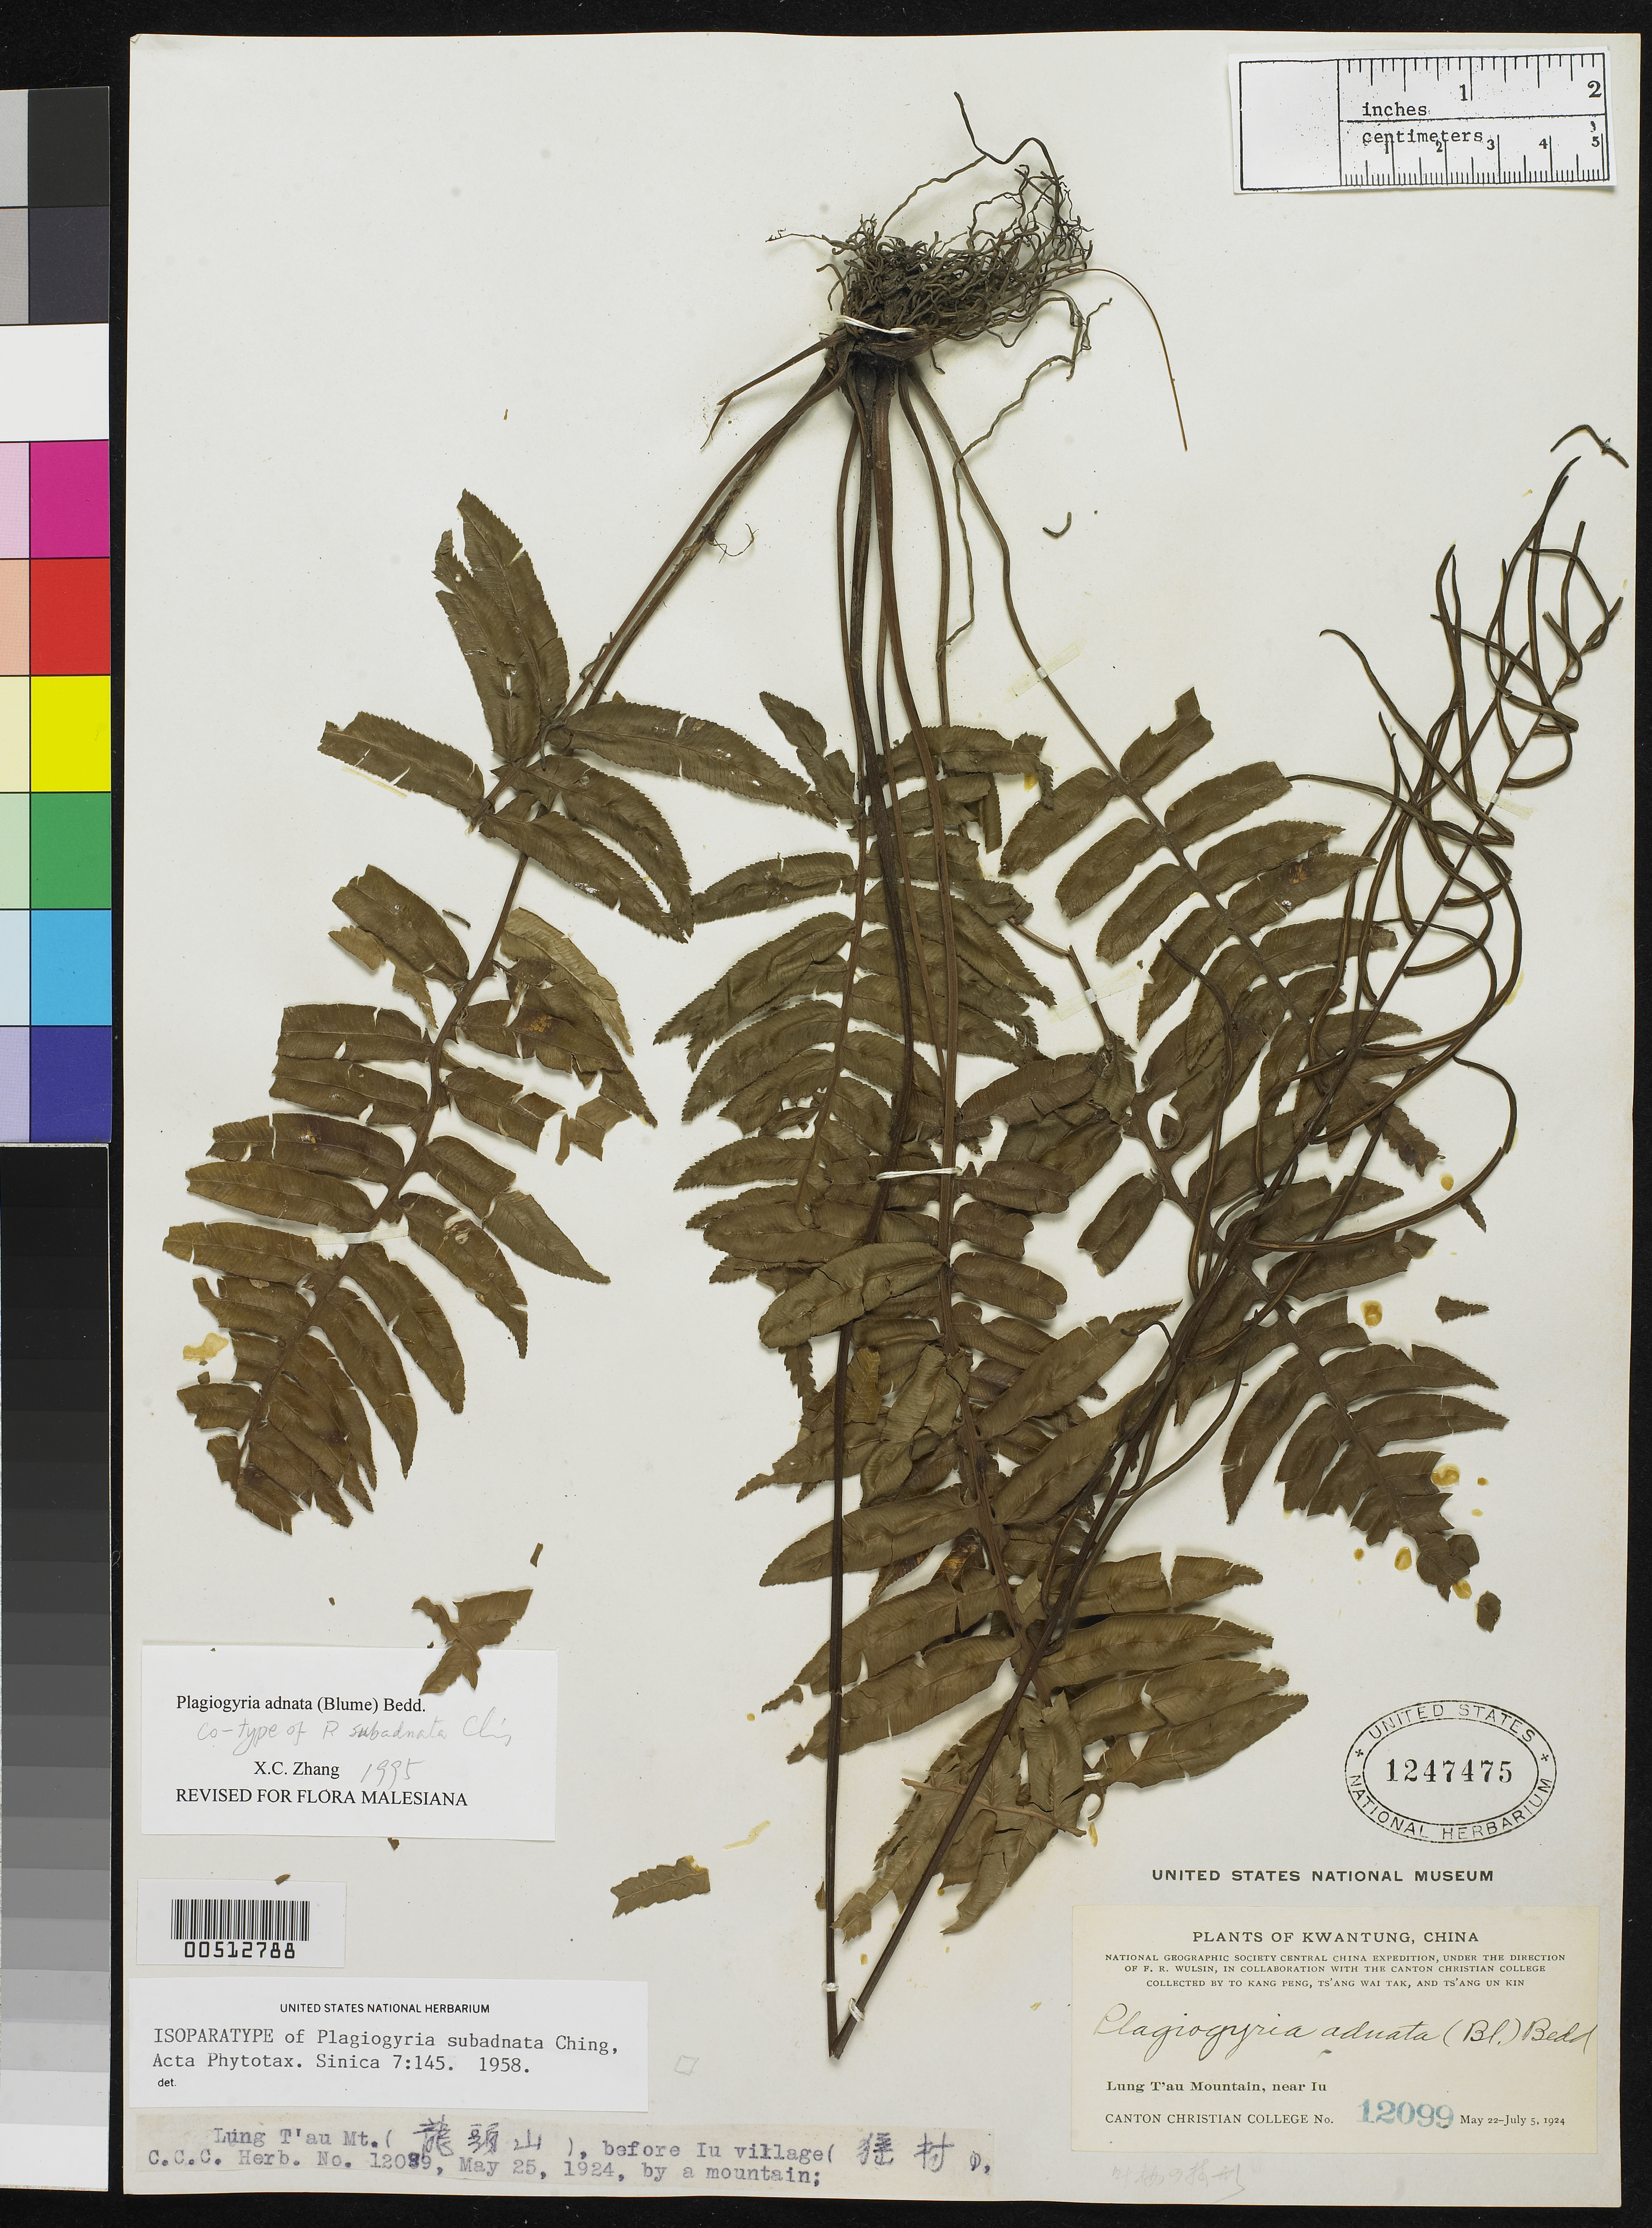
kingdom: Plantae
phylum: Tracheophyta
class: Polypodiopsida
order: Cyatheales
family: Plagiogyriaceae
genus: Plagiogyria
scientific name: Plagiogyria subadnata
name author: Ching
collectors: -. To & -- Tang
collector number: C.C.C. 12099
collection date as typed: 25 May 1924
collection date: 1924-05-25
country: China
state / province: Guangdong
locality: Lung T'au Mountain, near Iu.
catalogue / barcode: US 1247475